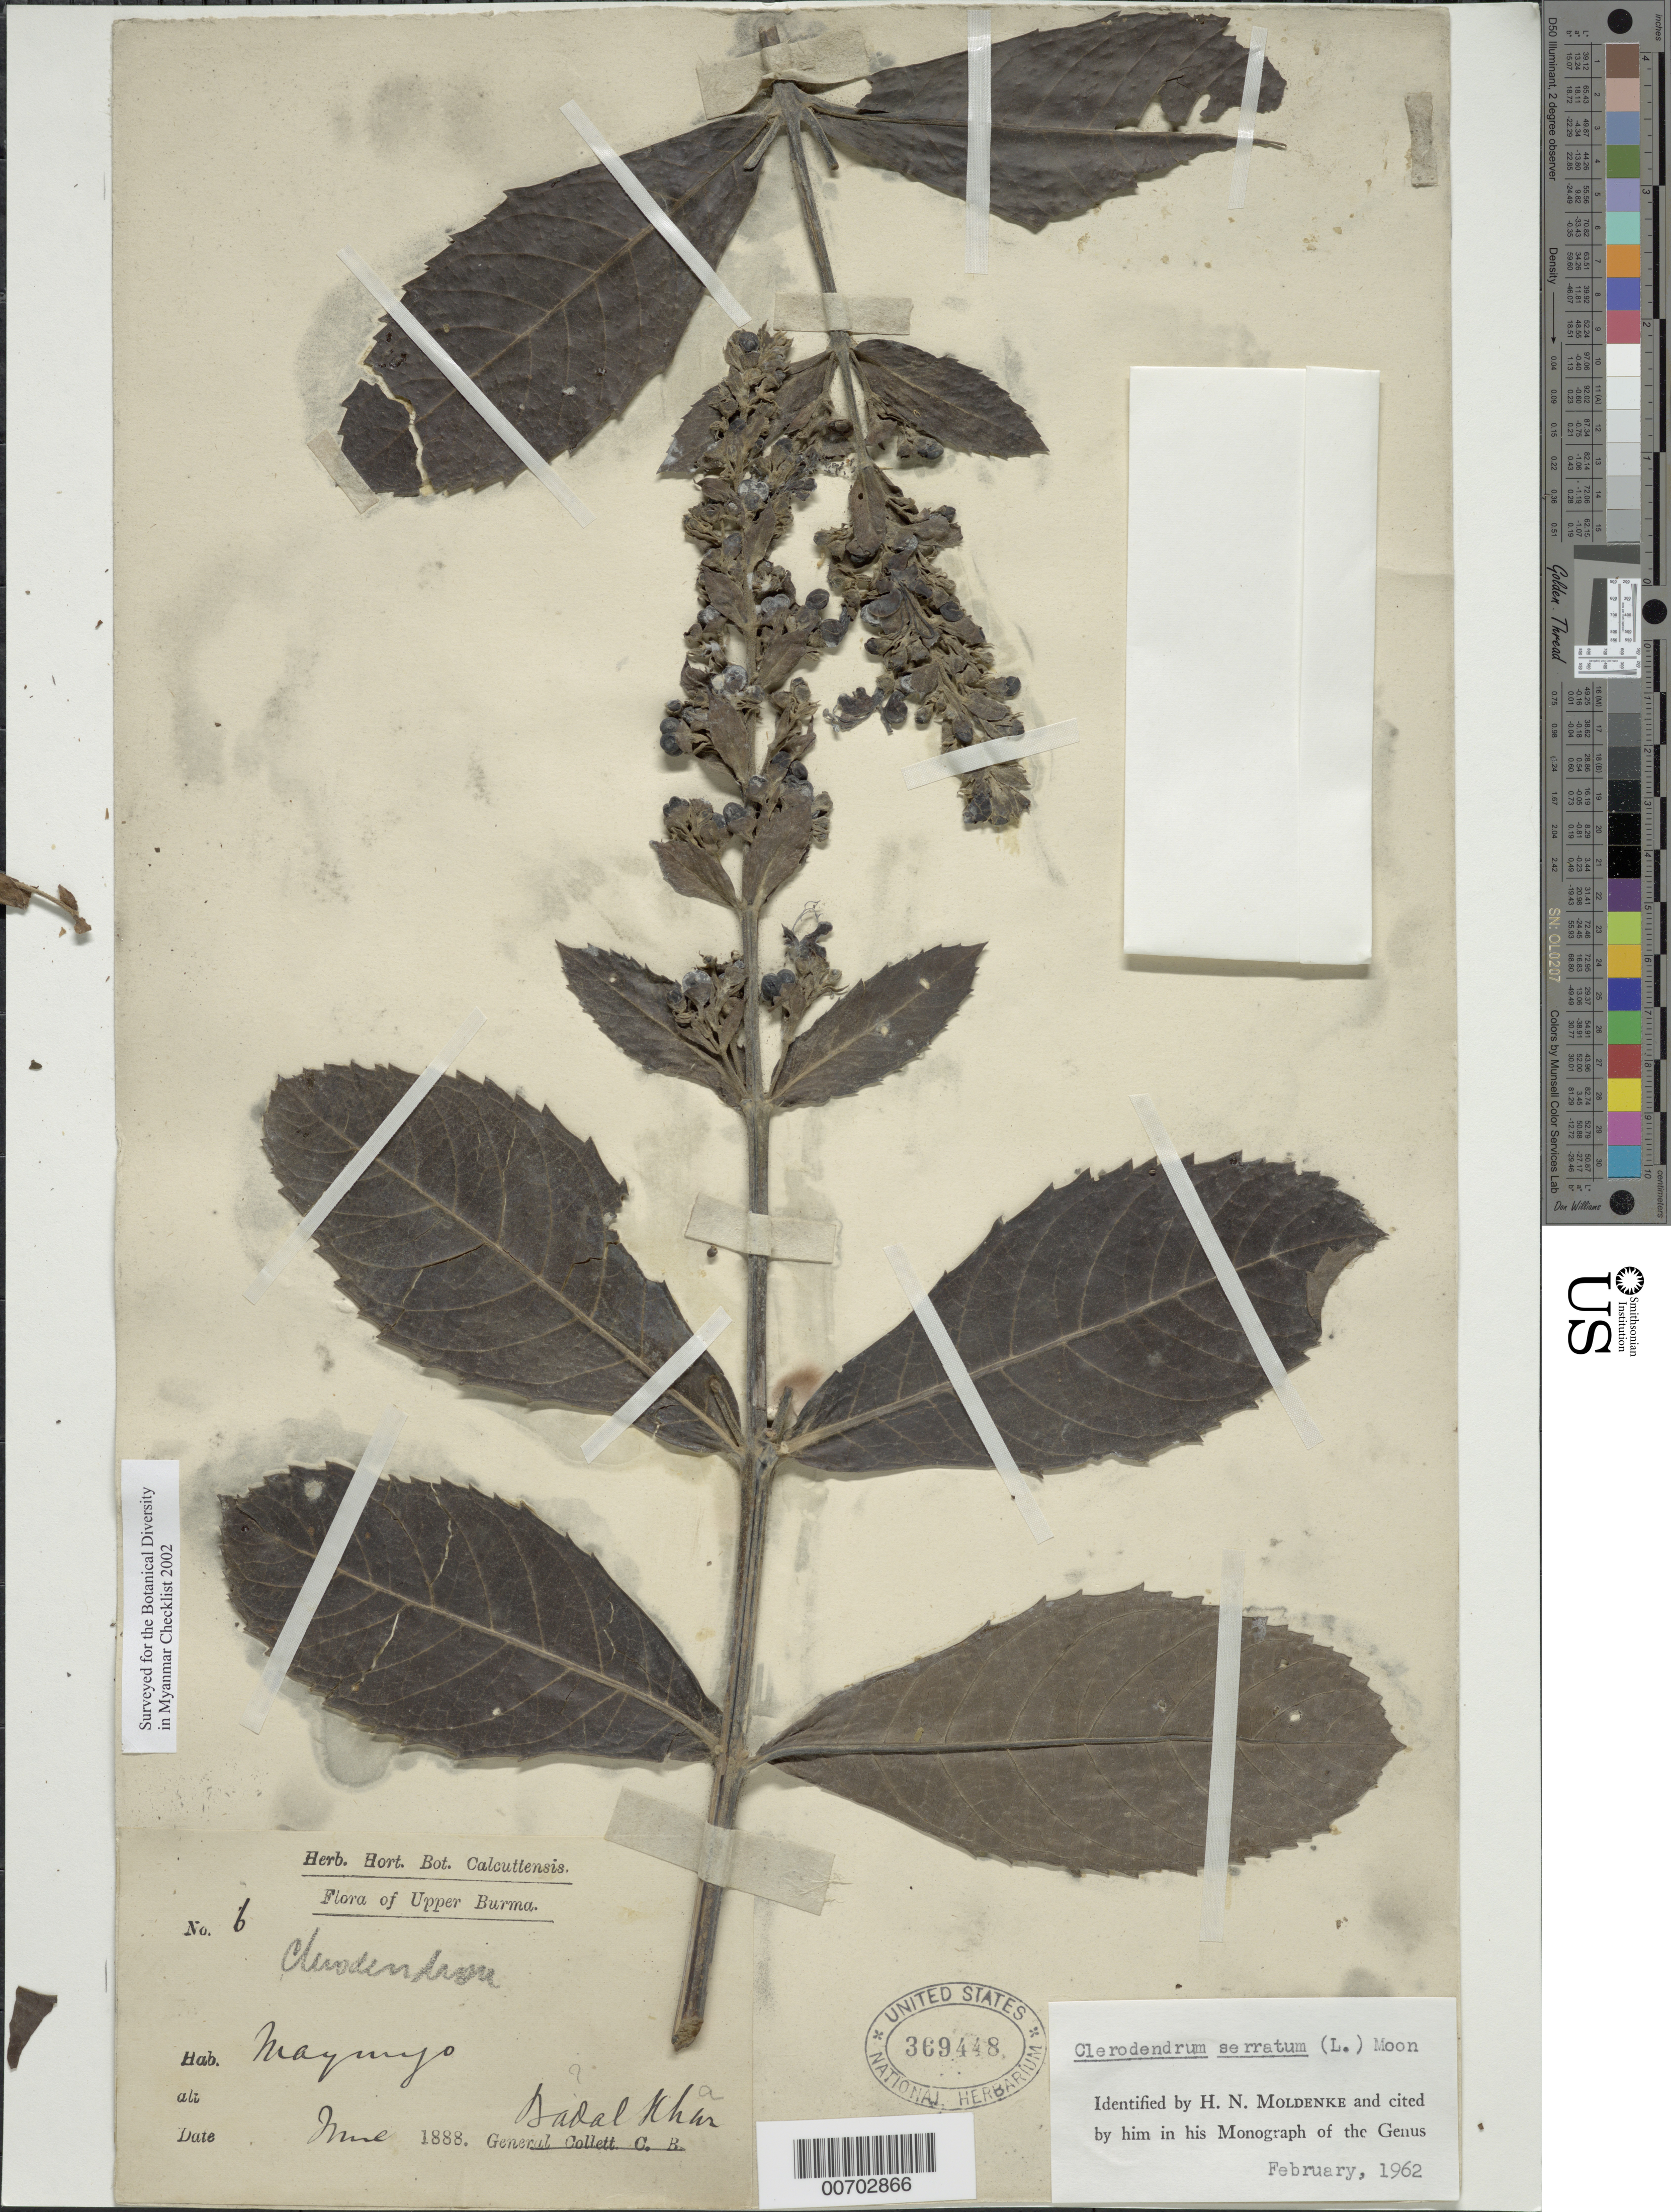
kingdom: Plantae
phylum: Tracheophyta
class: Magnoliopsida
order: Lamiales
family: Lamiaceae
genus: Clerodendrum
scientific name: Clerodendrum serratum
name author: (L.) Moon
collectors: B. Khan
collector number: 6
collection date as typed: Jun 1888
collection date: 1888-06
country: Myanmar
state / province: Mandalay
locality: Maymyo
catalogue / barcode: US 369448